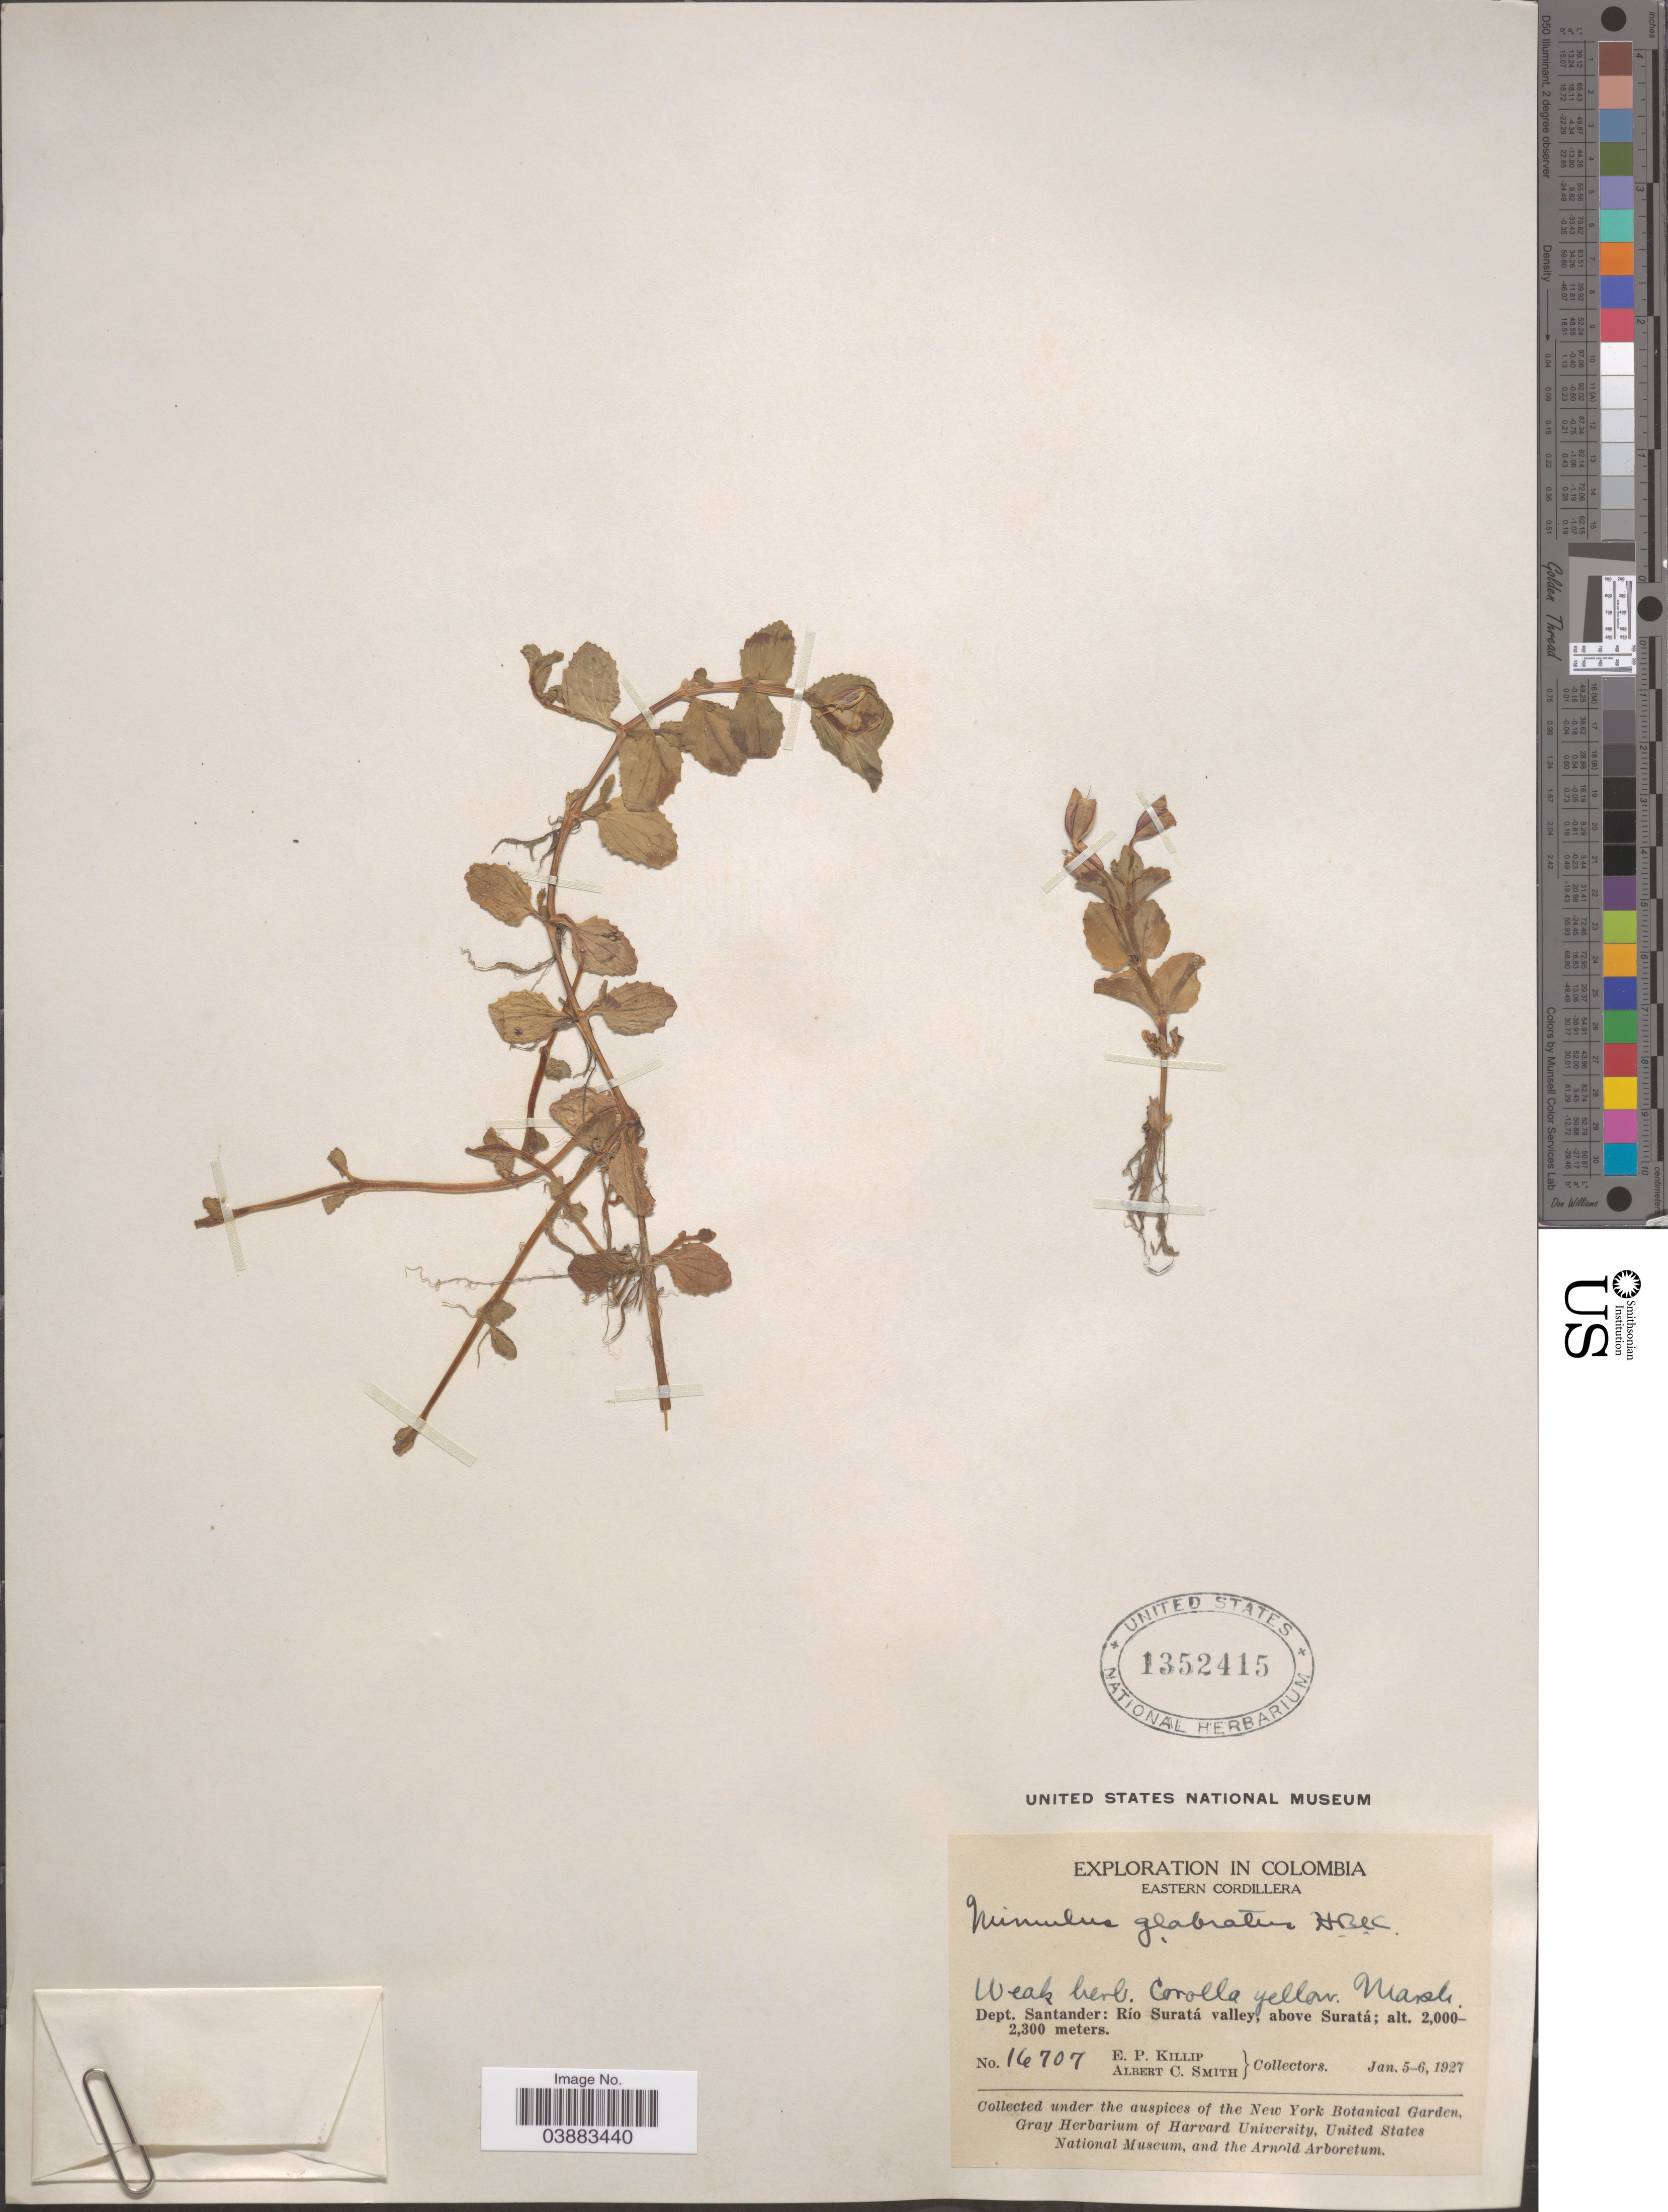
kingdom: Plantae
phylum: Tracheophyta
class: Magnoliopsida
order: Lamiales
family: Phrymaceae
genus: Mimulus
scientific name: Mimulus glabratus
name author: Kunth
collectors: E. P. Killip & A. C. Smith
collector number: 16707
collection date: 1927-01-05/1927-01-06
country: Colombia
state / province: Santander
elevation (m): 2000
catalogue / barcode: US 1352415